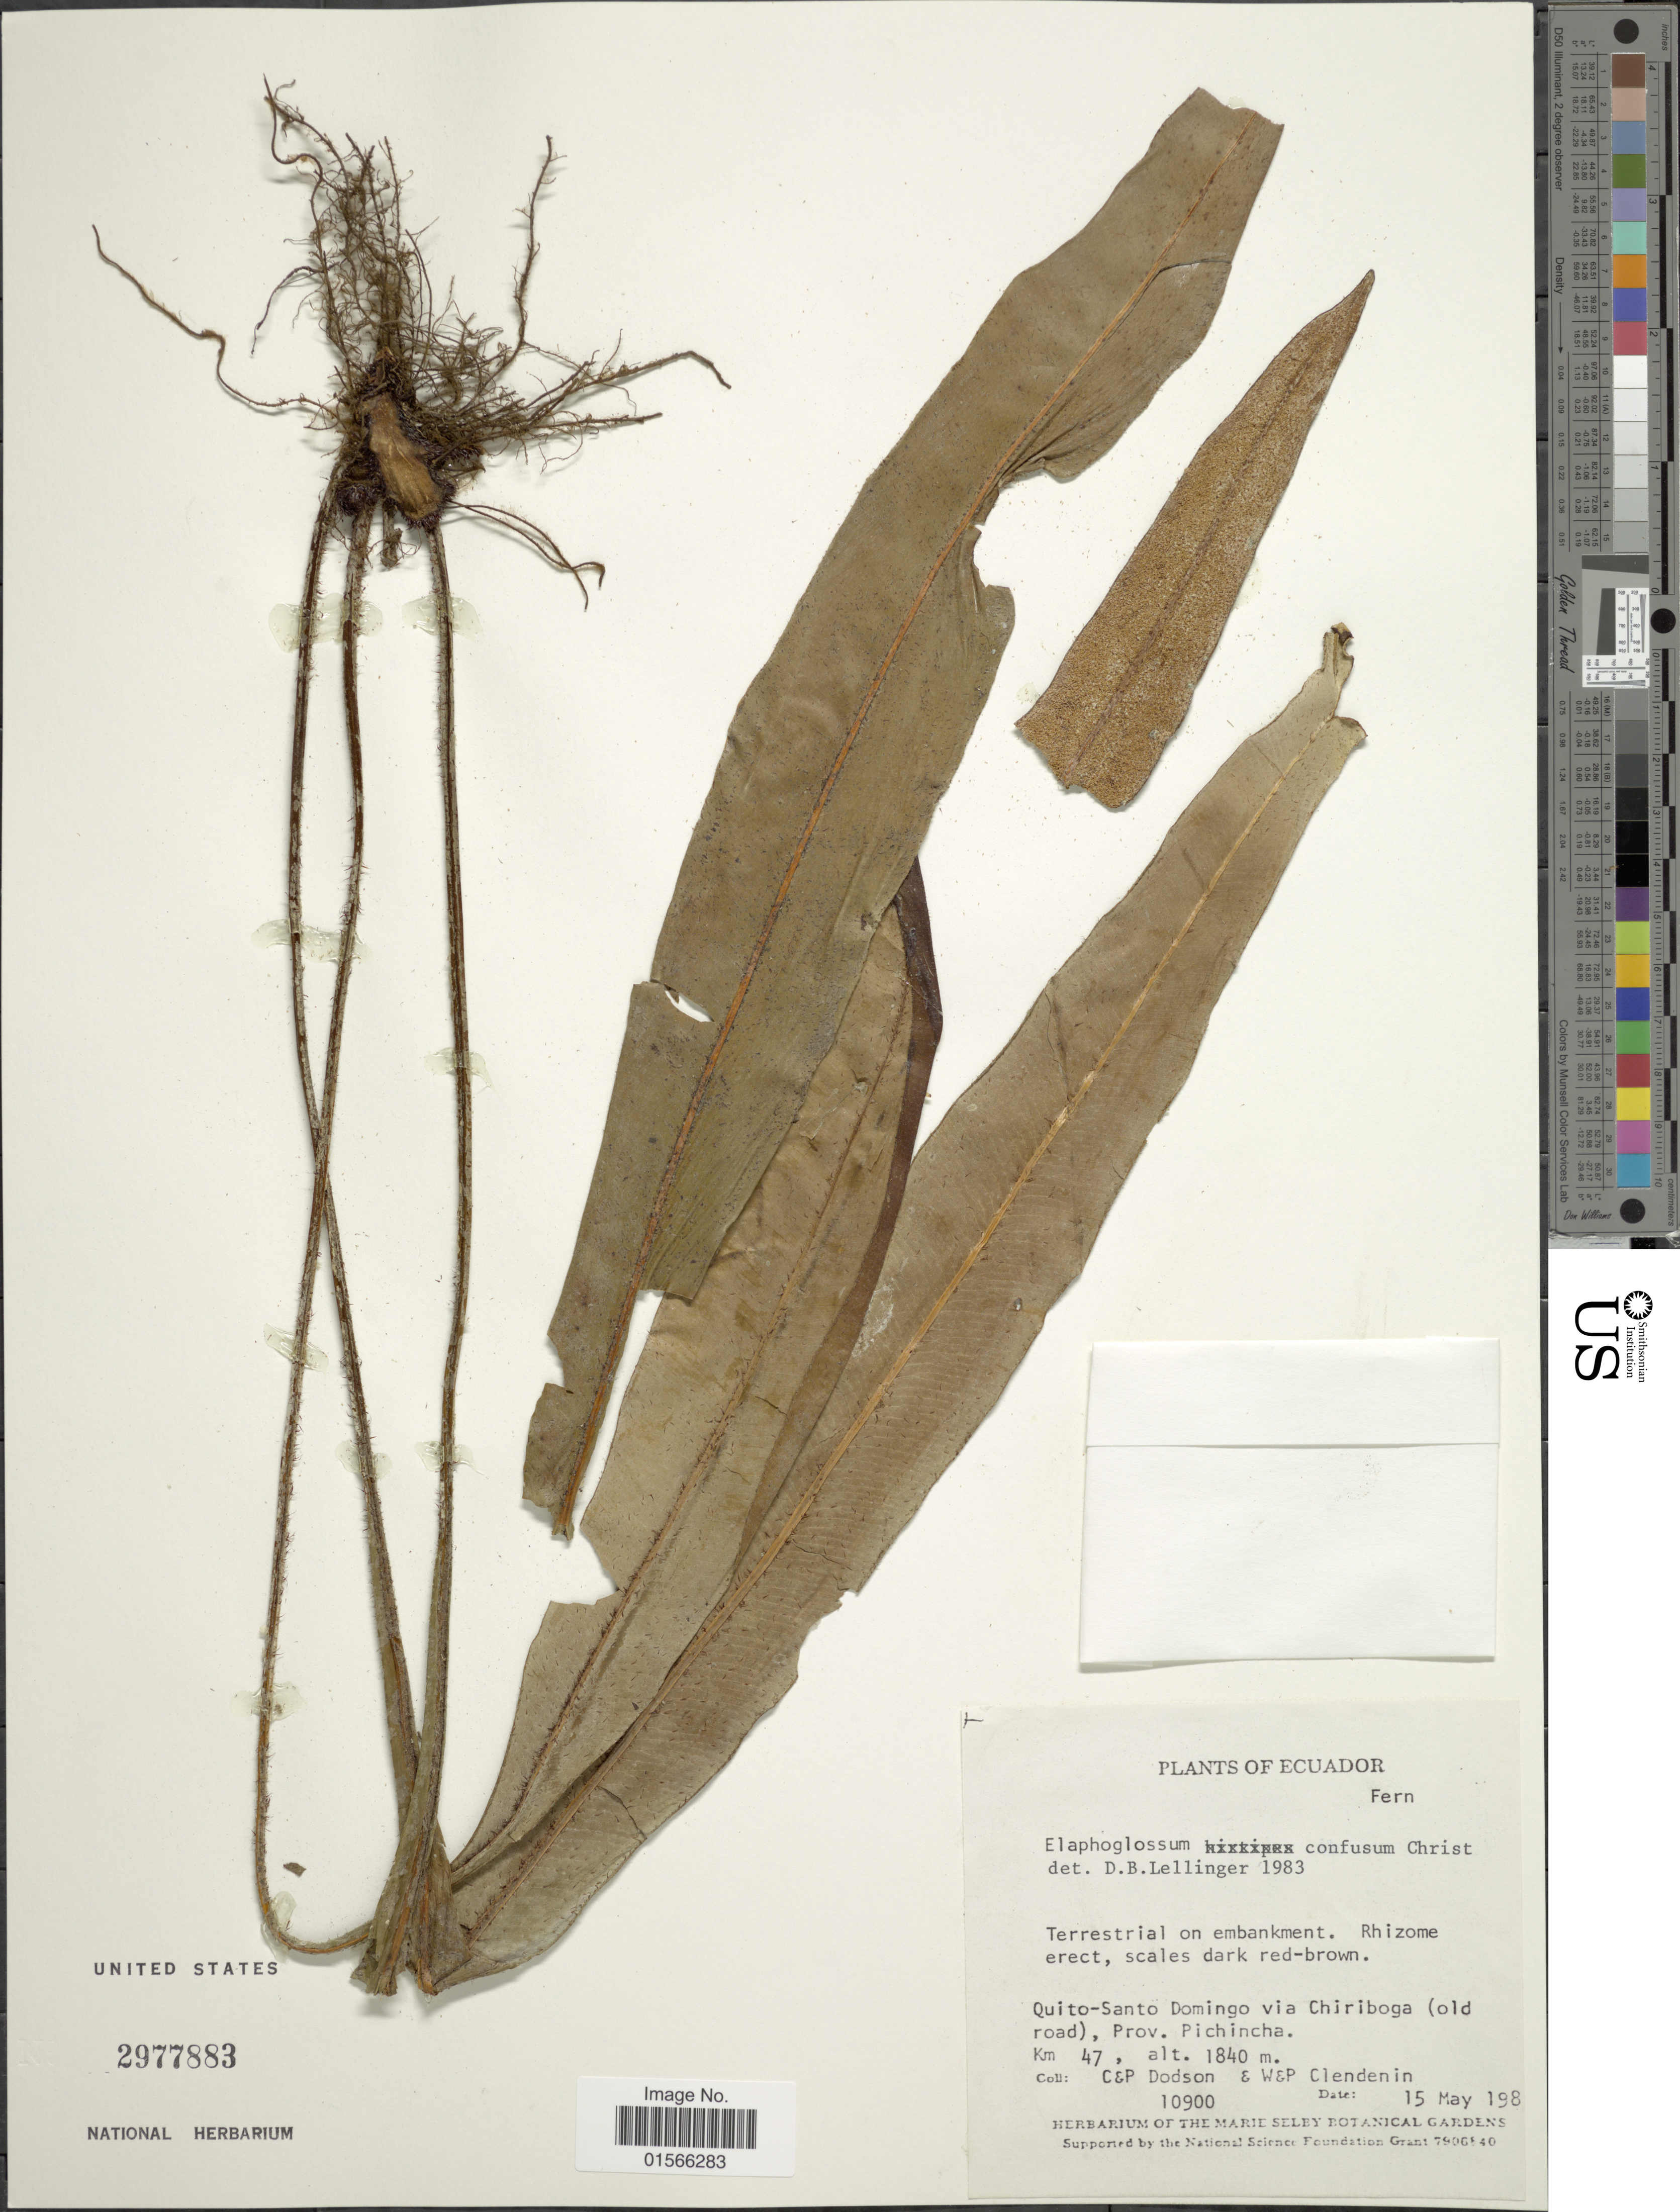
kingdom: Plantae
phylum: Tracheophyta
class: Polypodiopsida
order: Polypodiales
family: Dryopteridaceae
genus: Elaphoglossum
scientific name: Elaphoglossum confusum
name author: Christ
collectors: C. Dodson, P. M. Dodson, W. Clendenin & P. Clendenin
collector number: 10900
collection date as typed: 198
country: Ecuador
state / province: Pichincha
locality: Quito-Santo Domingo via Chiriboga (old road), Km 47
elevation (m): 1840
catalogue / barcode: US 2977883